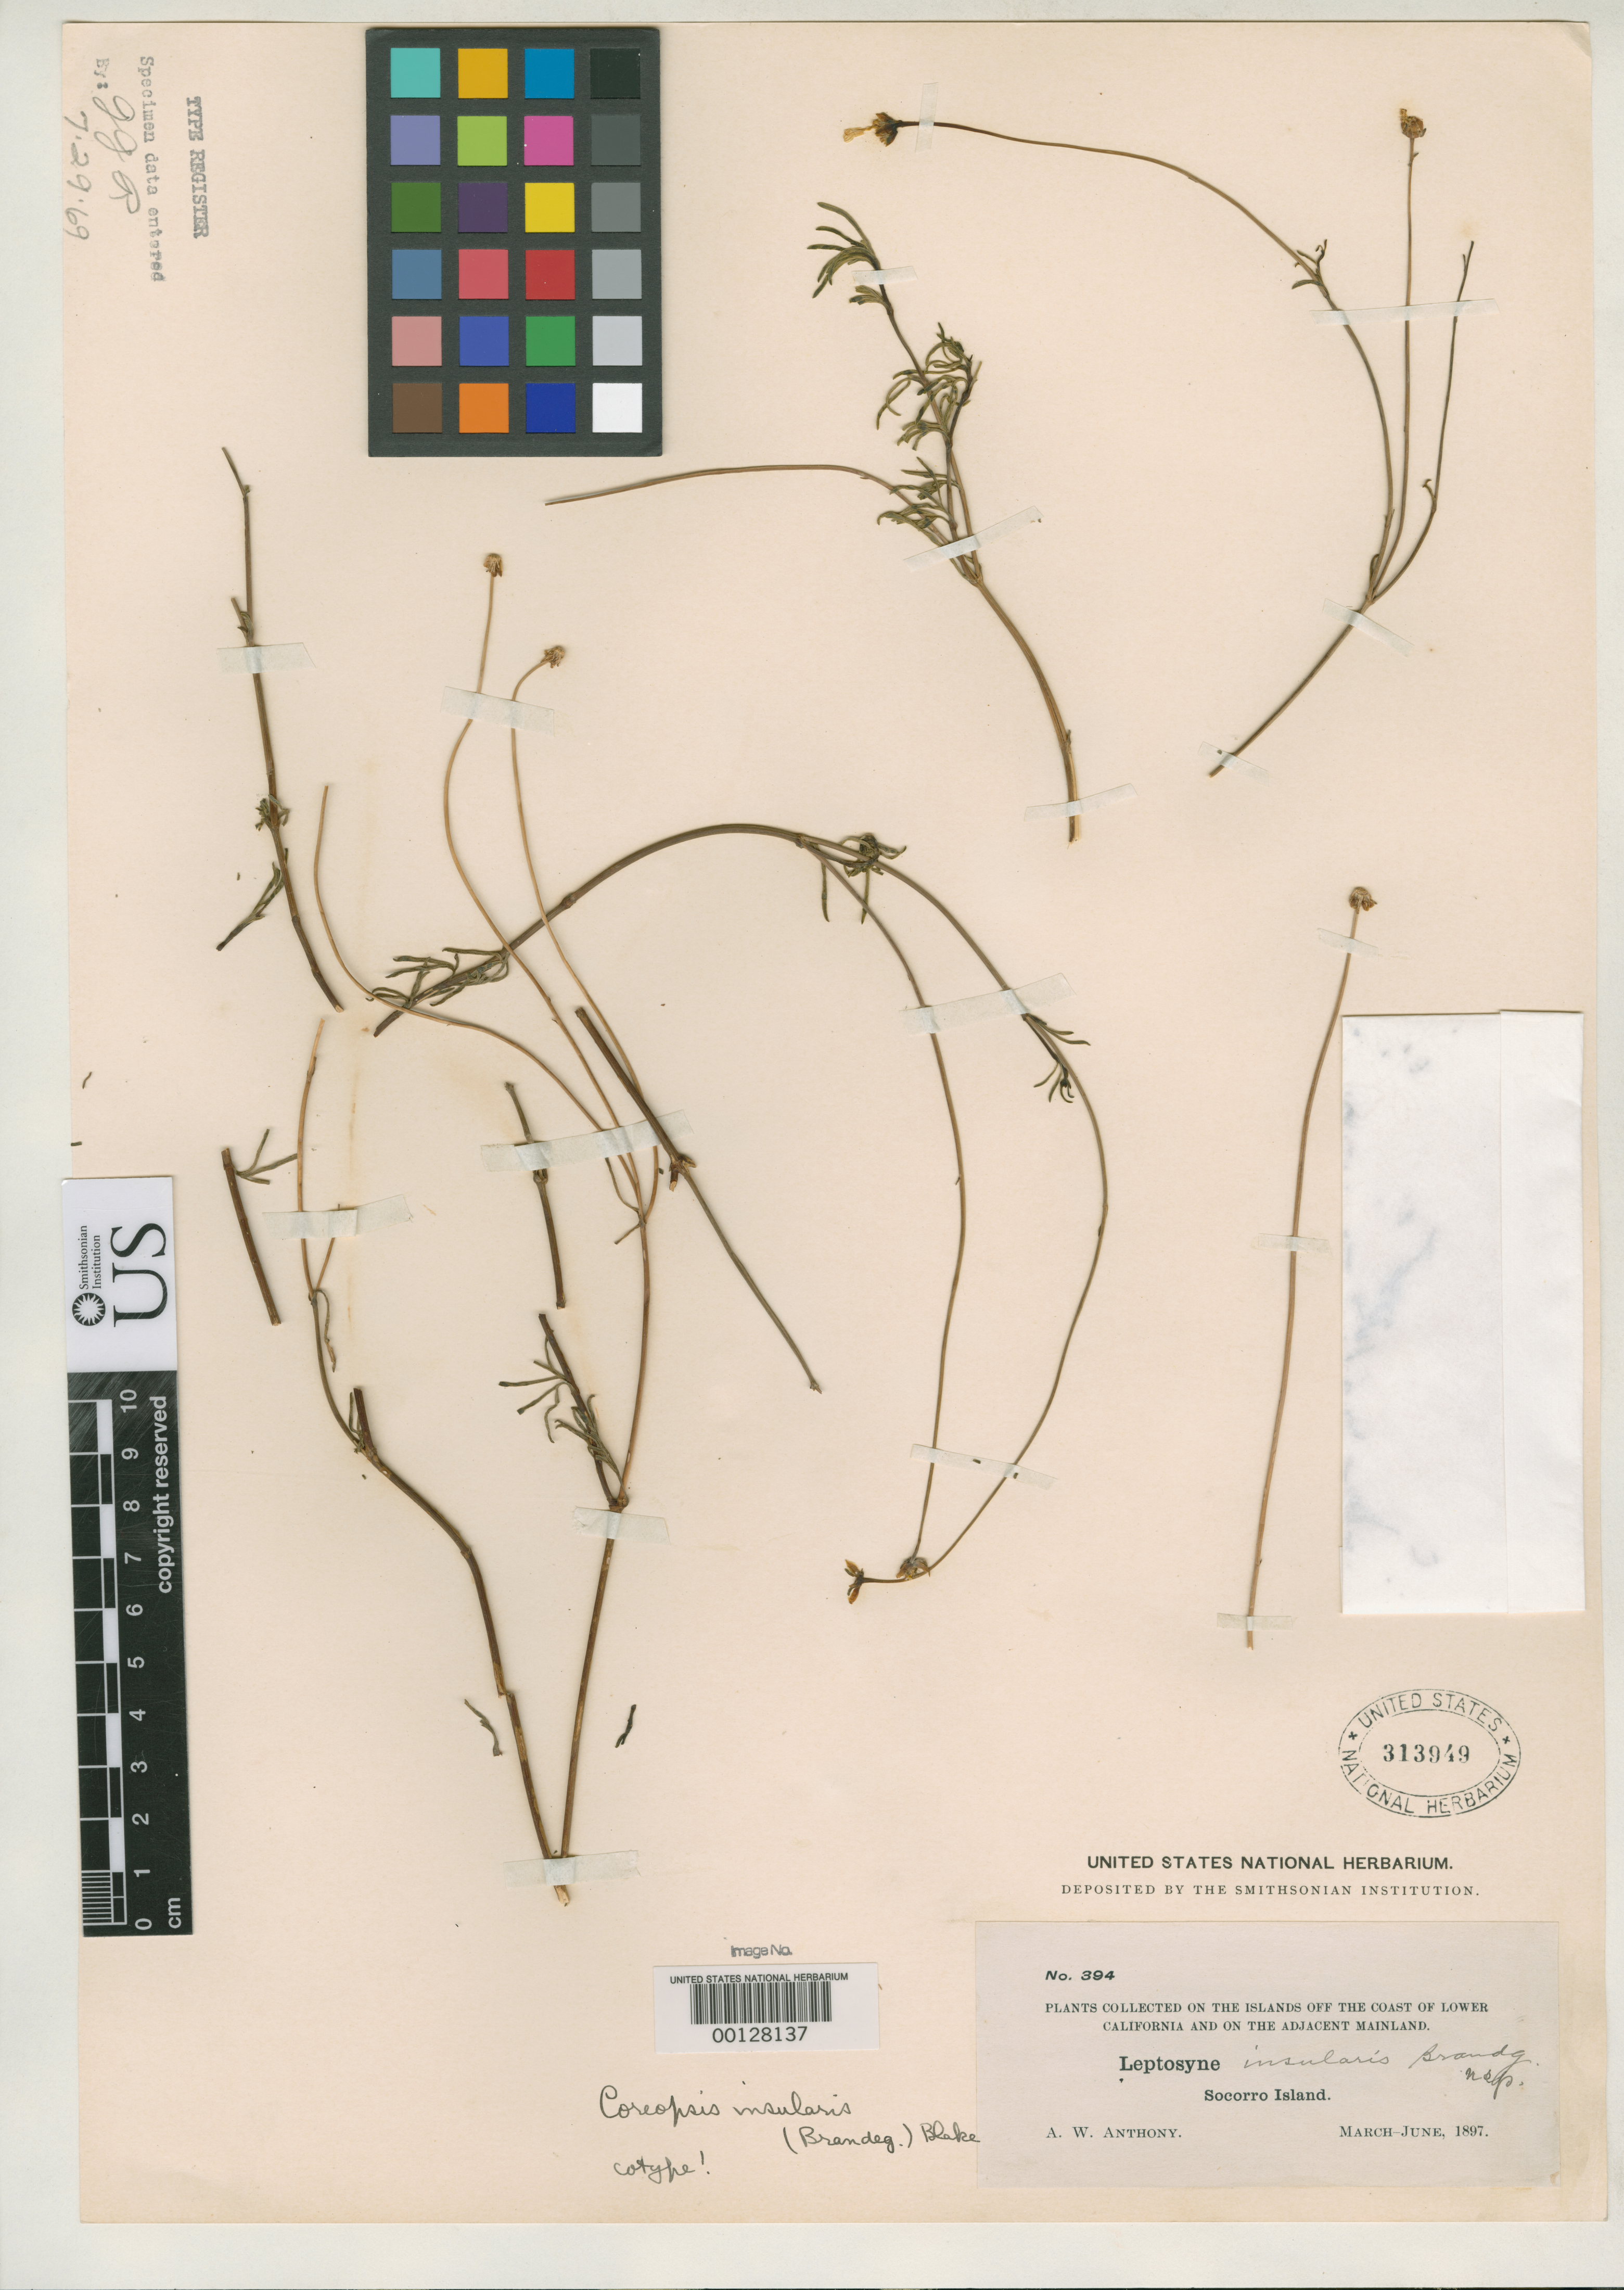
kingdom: Plantae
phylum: Tracheophyta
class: Magnoliopsida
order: Asterales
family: Asteraceae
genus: Leptosyne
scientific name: Leptosyne insularis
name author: Brandegee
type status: Isotype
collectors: A. W. Anthony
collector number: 394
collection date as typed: Mar 1897 to -- Jun 1897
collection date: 1897-03/1897-06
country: Mexico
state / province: Colima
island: Socorro Island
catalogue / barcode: US 313949